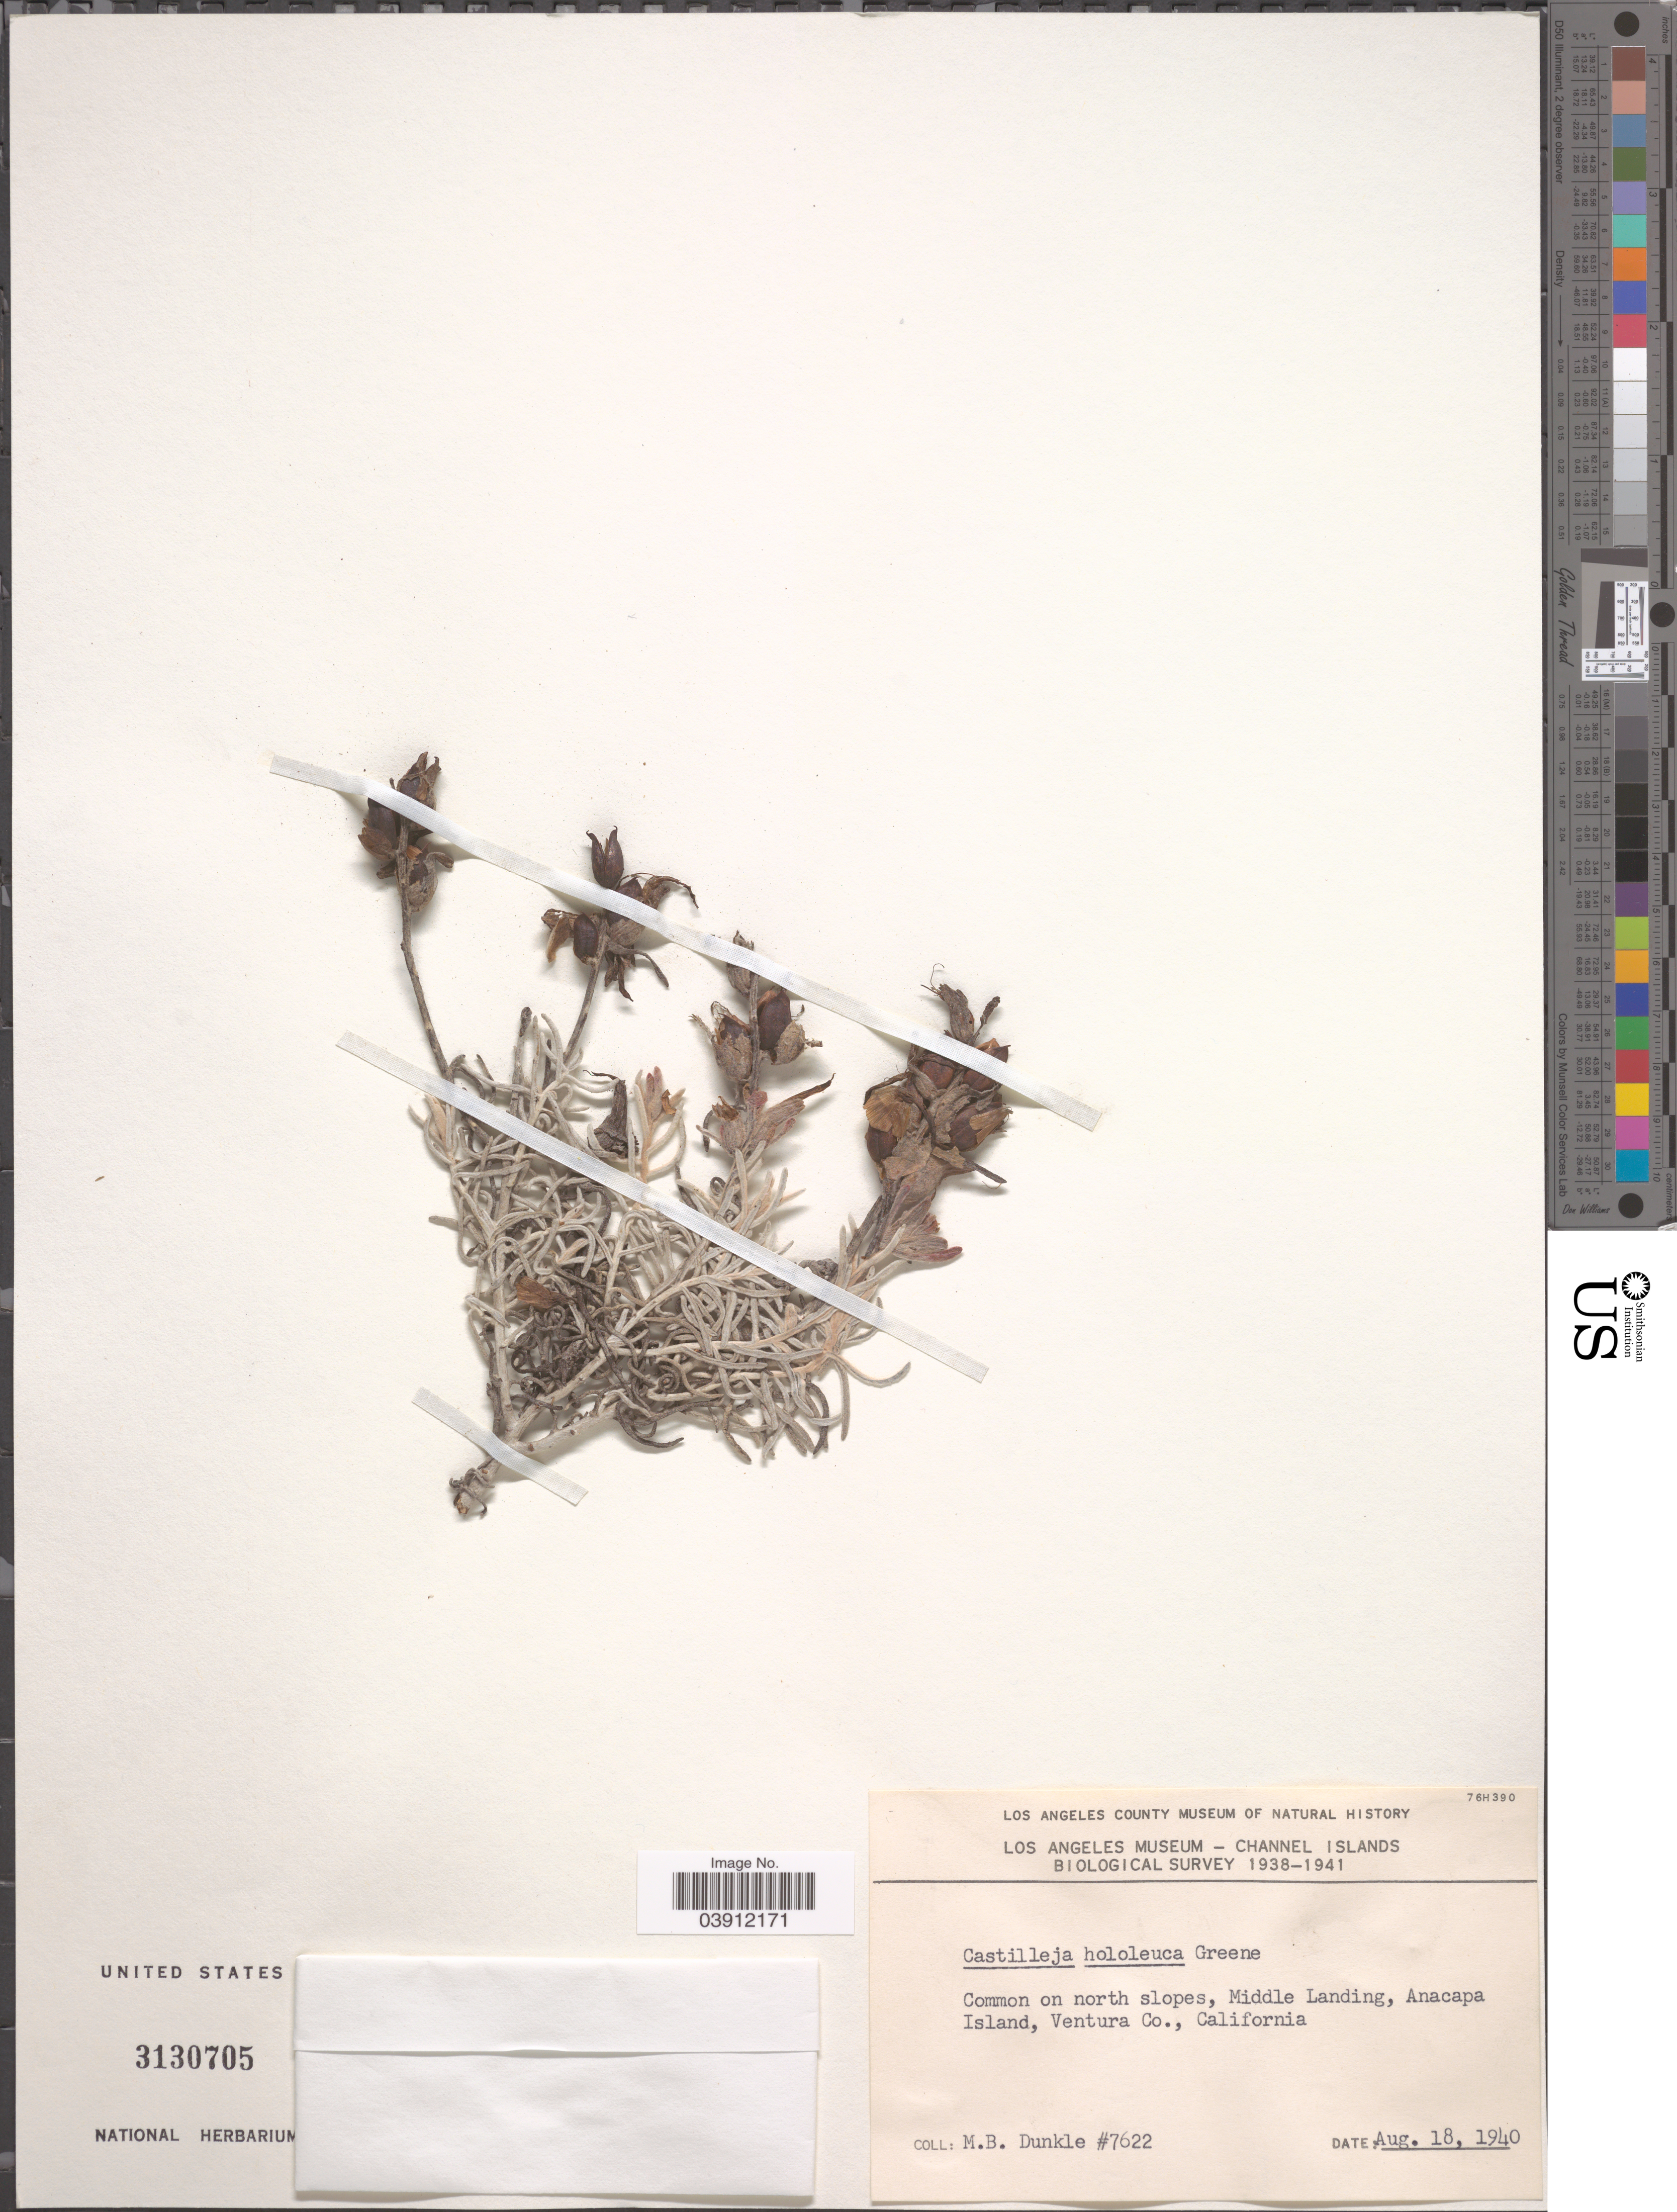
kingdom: Plantae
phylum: Tracheophyta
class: Magnoliopsida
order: Lamiales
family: Orobanchaceae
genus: Castilleja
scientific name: Castilleja hololeuca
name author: Greene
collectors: M. Dunkle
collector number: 7622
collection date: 1940-08-18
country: United States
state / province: California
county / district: Ventura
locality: Common on north slopes, Middle Landing, Anacapa Island, Ventura Co.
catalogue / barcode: US 3130705